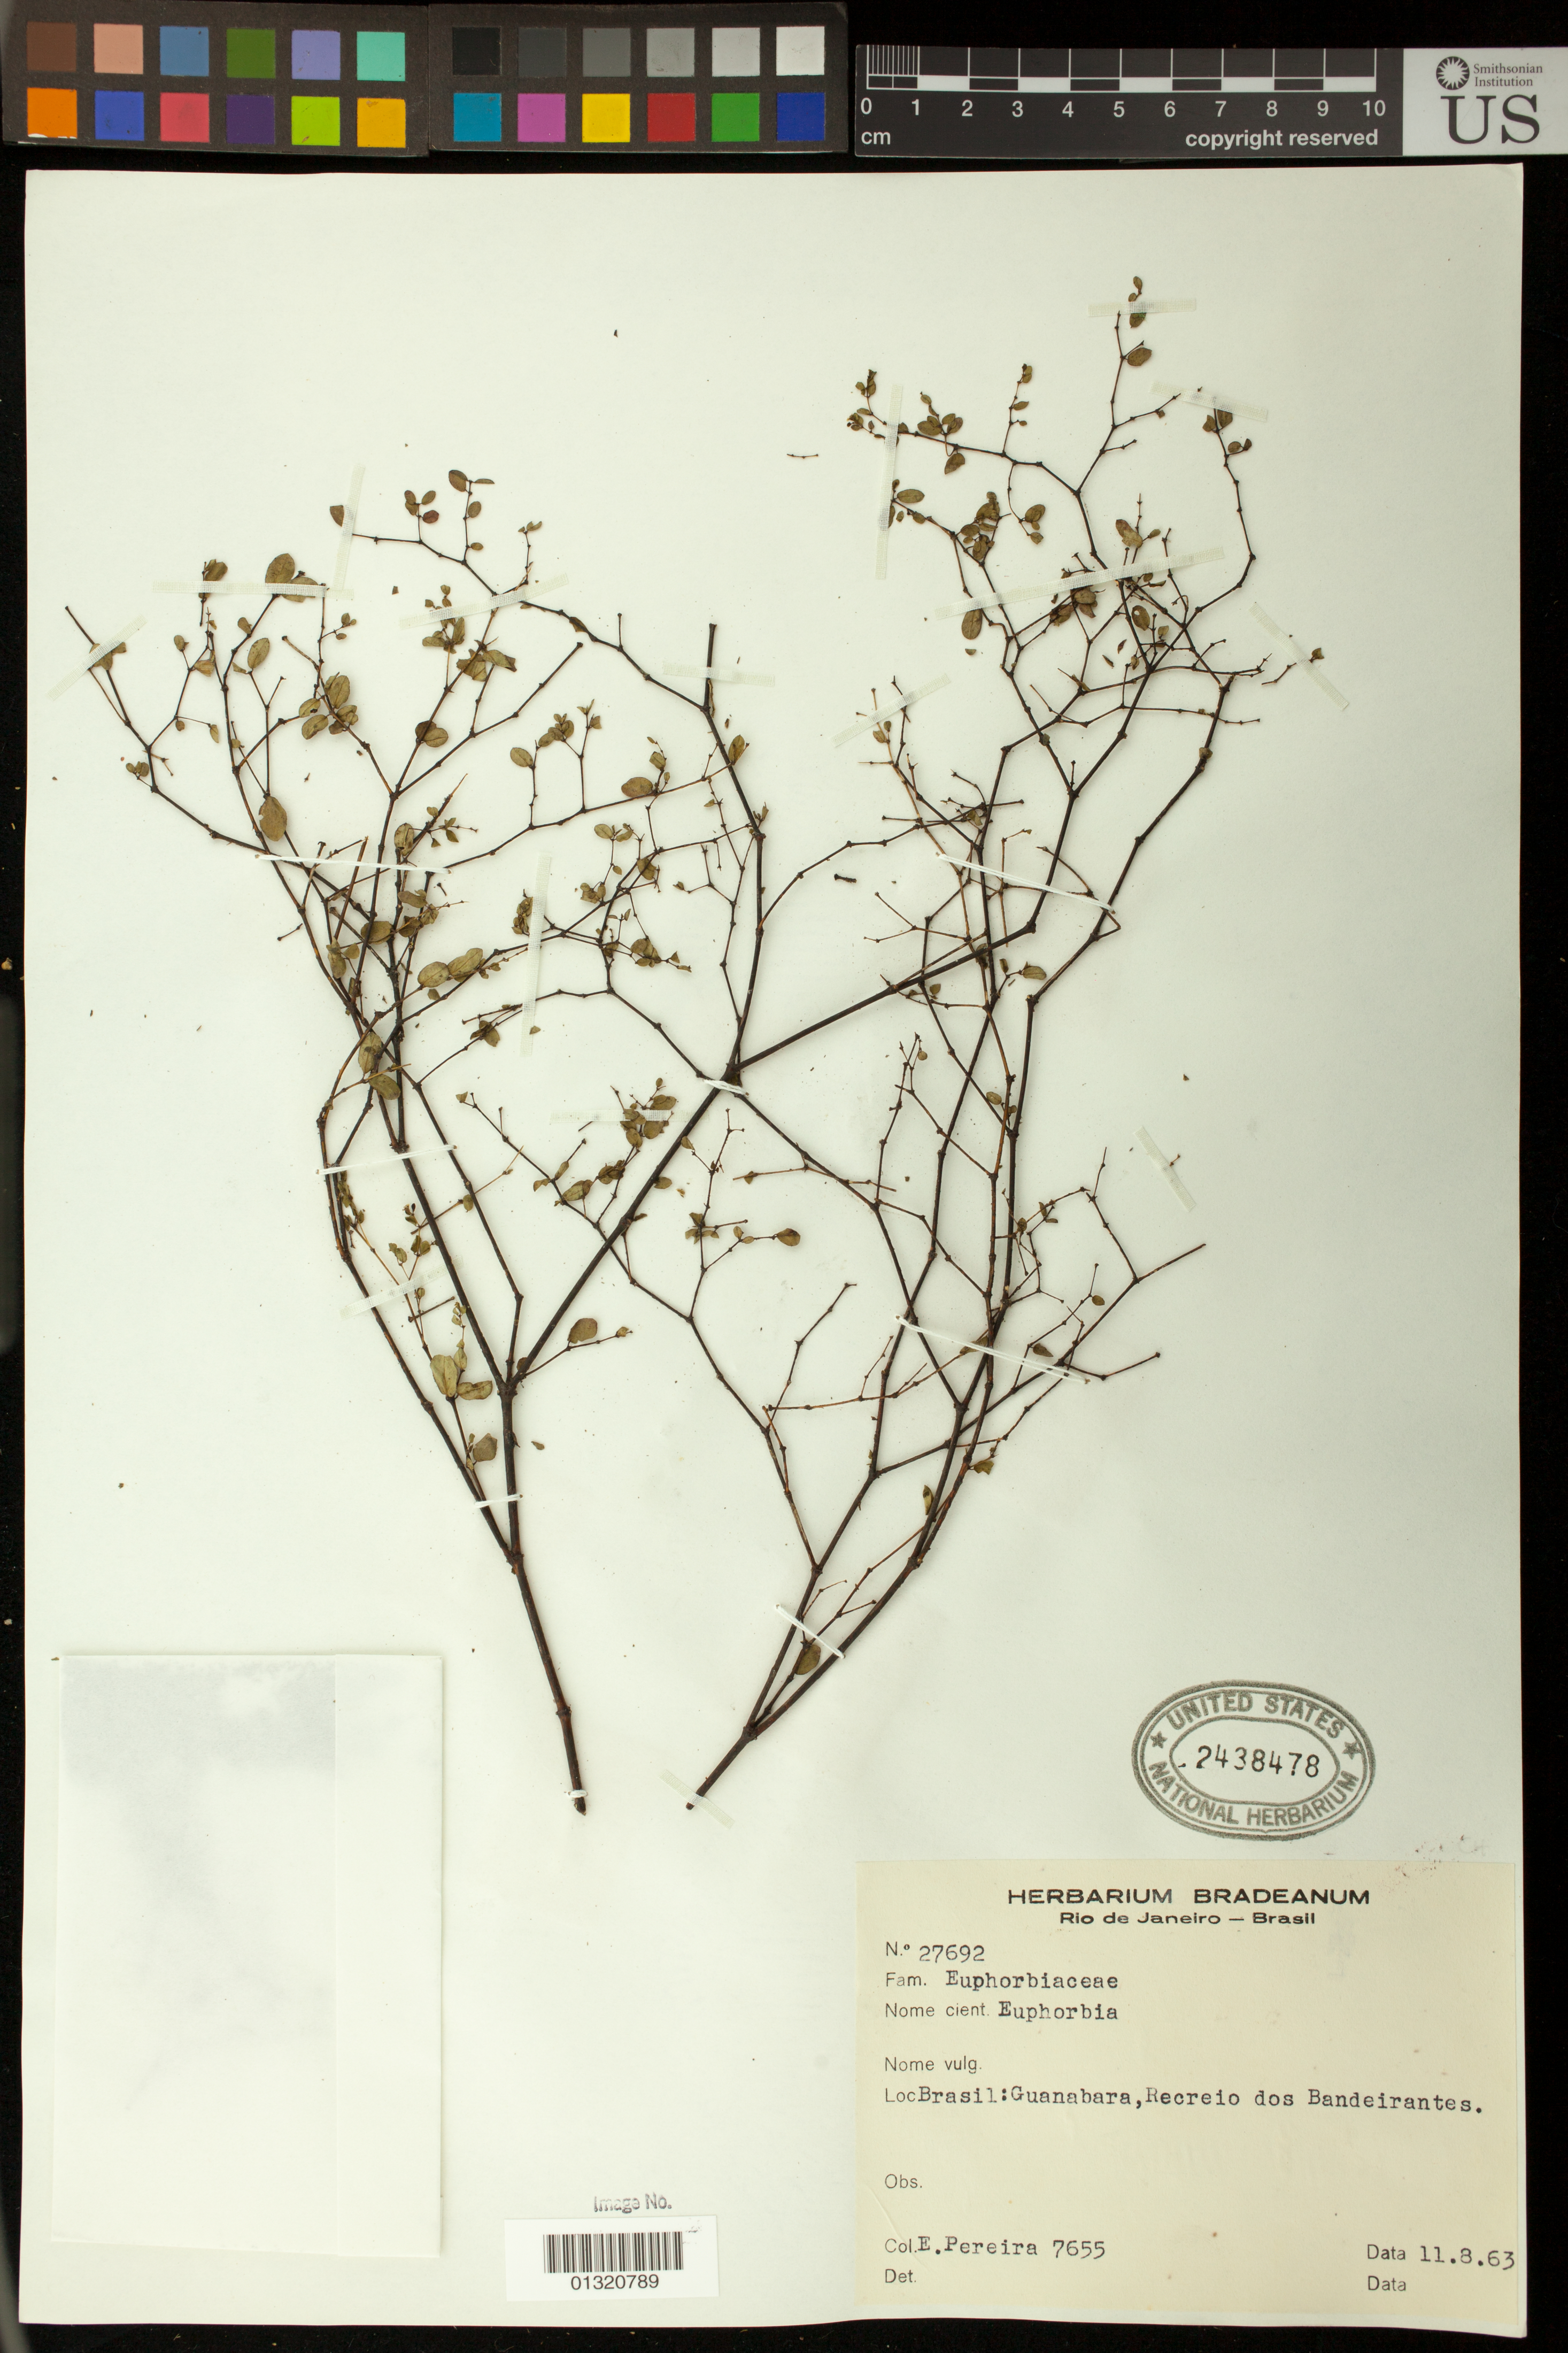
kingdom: Plantae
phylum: Tracheophyta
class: Magnoliopsida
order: Malpighiales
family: Euphorbiaceae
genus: Euphorbia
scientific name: Euphorbia sp.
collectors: E. Pereira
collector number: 7655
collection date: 1963-08-11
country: Brazil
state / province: Rio de Janeiro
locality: Guanabara, Recreio dos Bandeirantes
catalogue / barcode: US 2438478